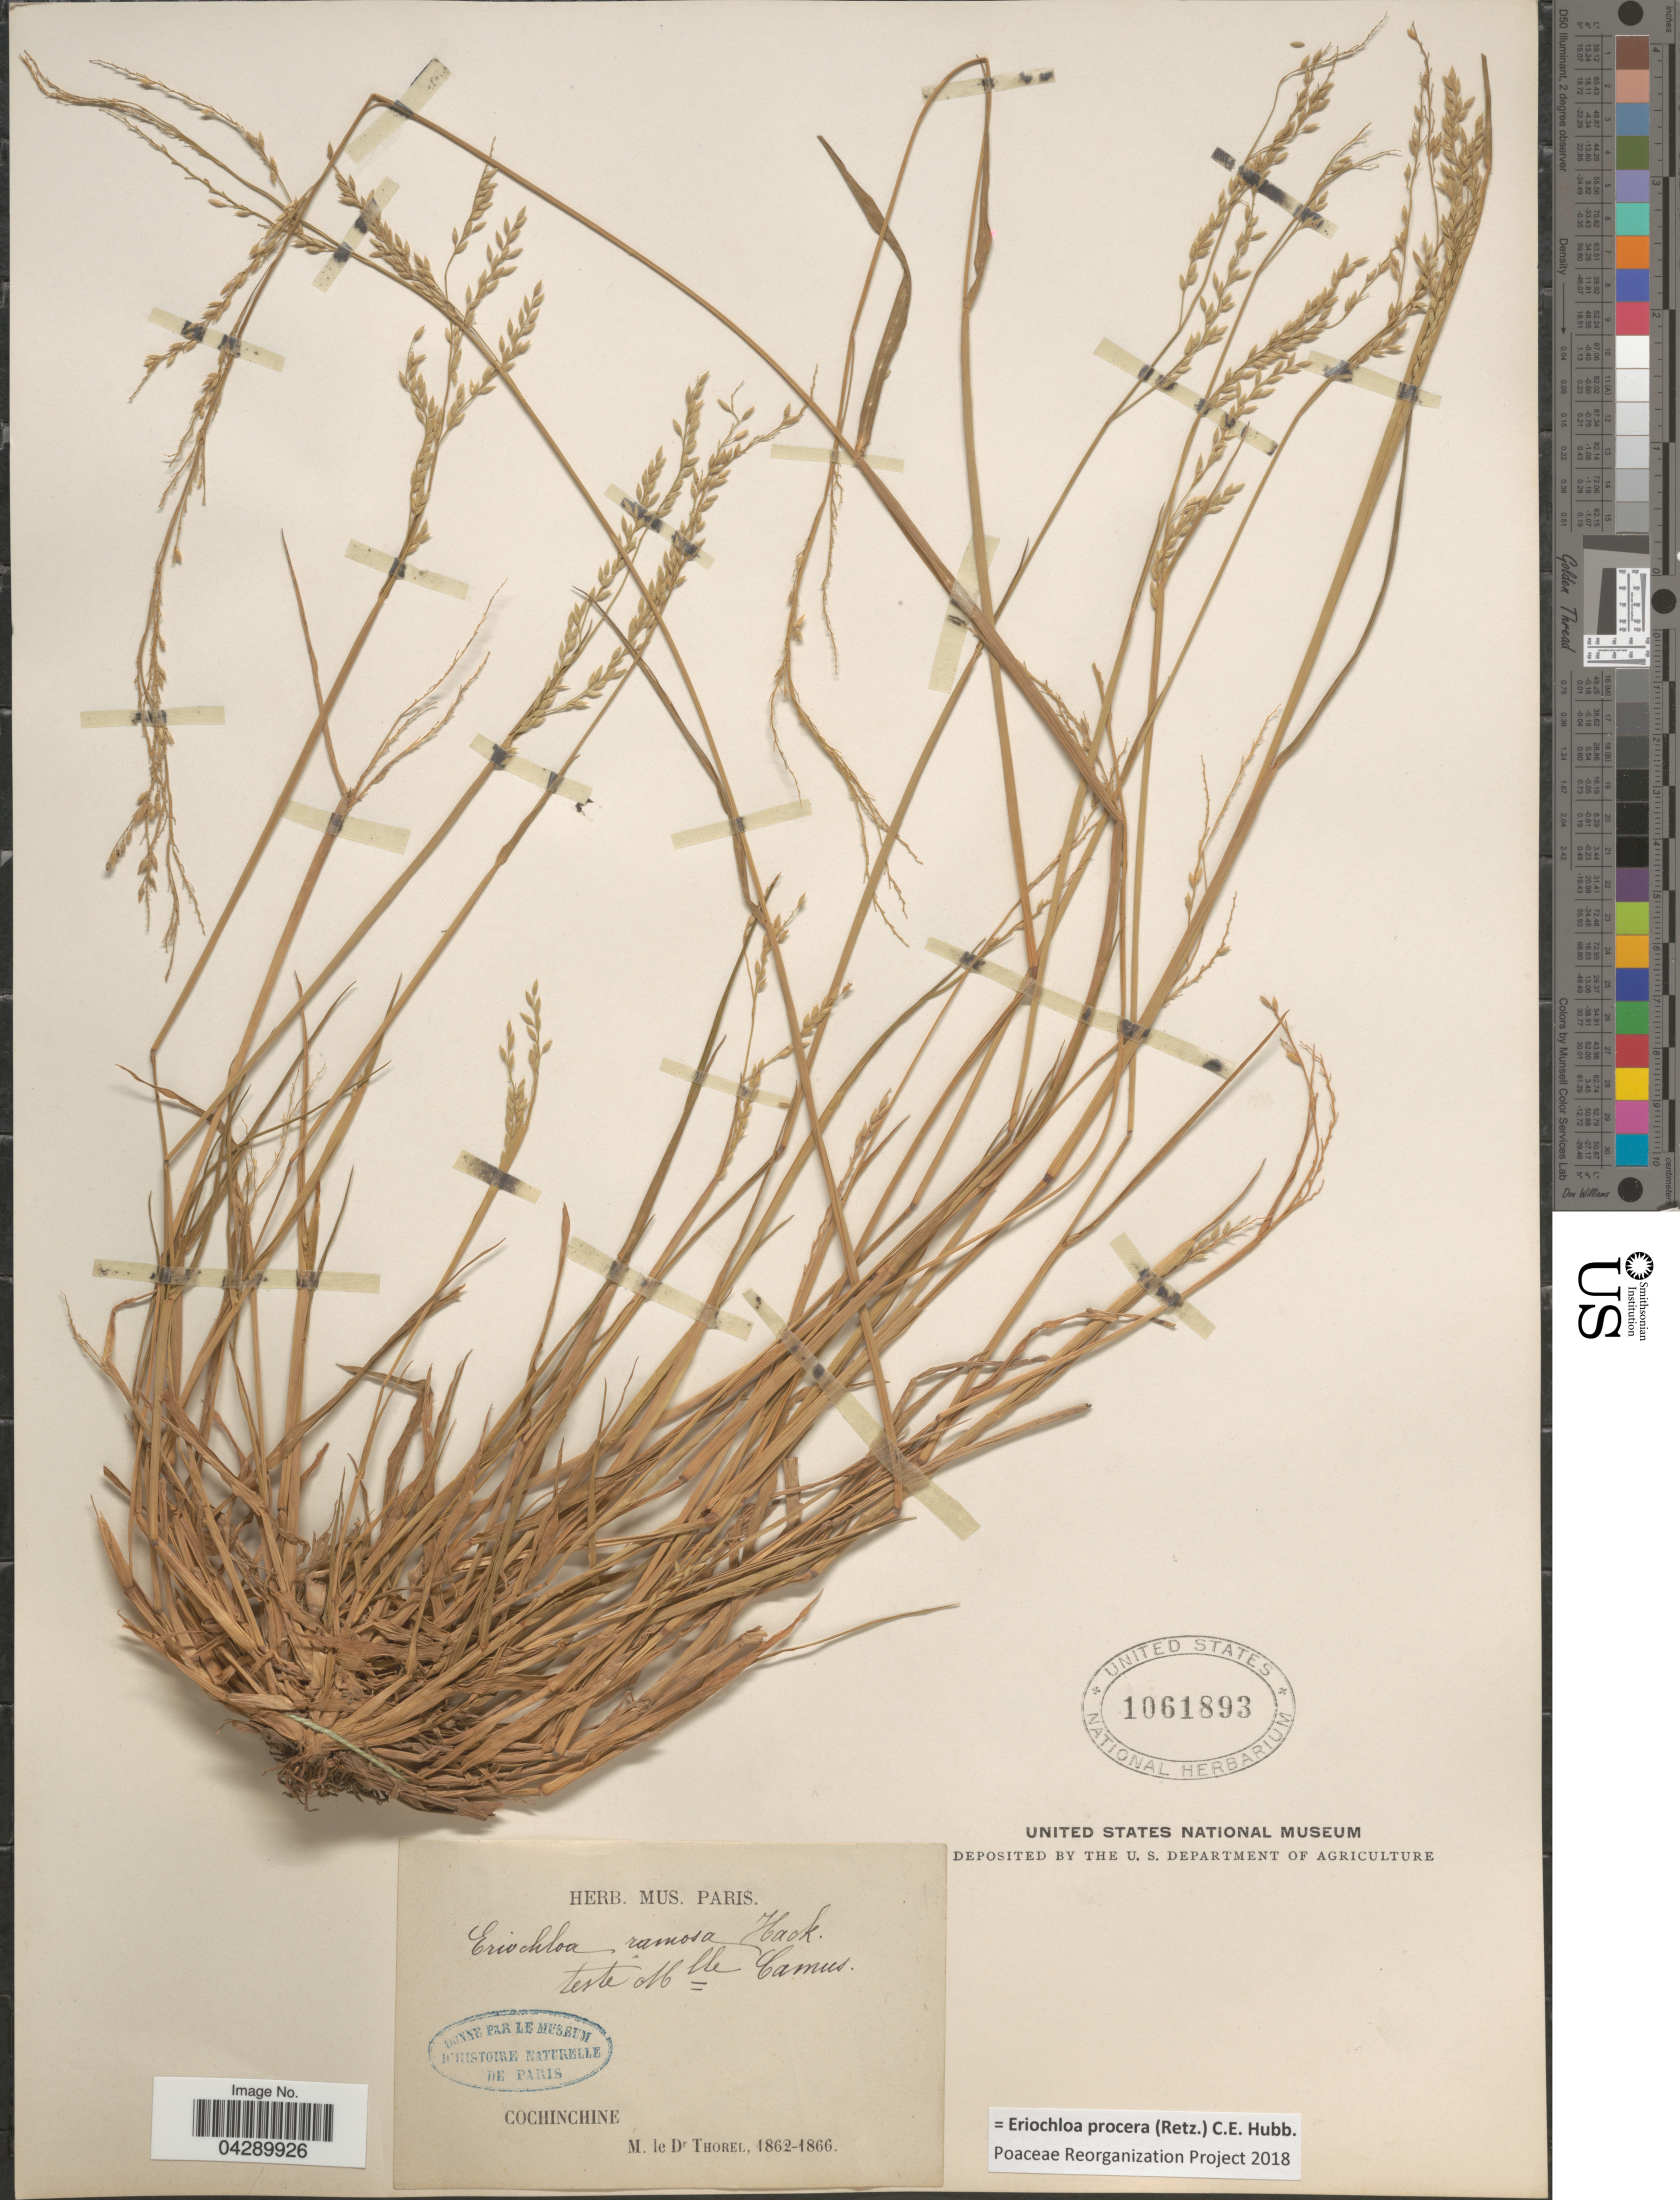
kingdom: Plantae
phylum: Tracheophyta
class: Liliopsida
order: Poales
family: Poaceae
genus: Eriochloa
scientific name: Eriochloa procera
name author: (Retz.) C.E. Hubb.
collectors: Thorel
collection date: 1862/1866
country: Vietnam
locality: Cochinchine.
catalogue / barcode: US 1061893